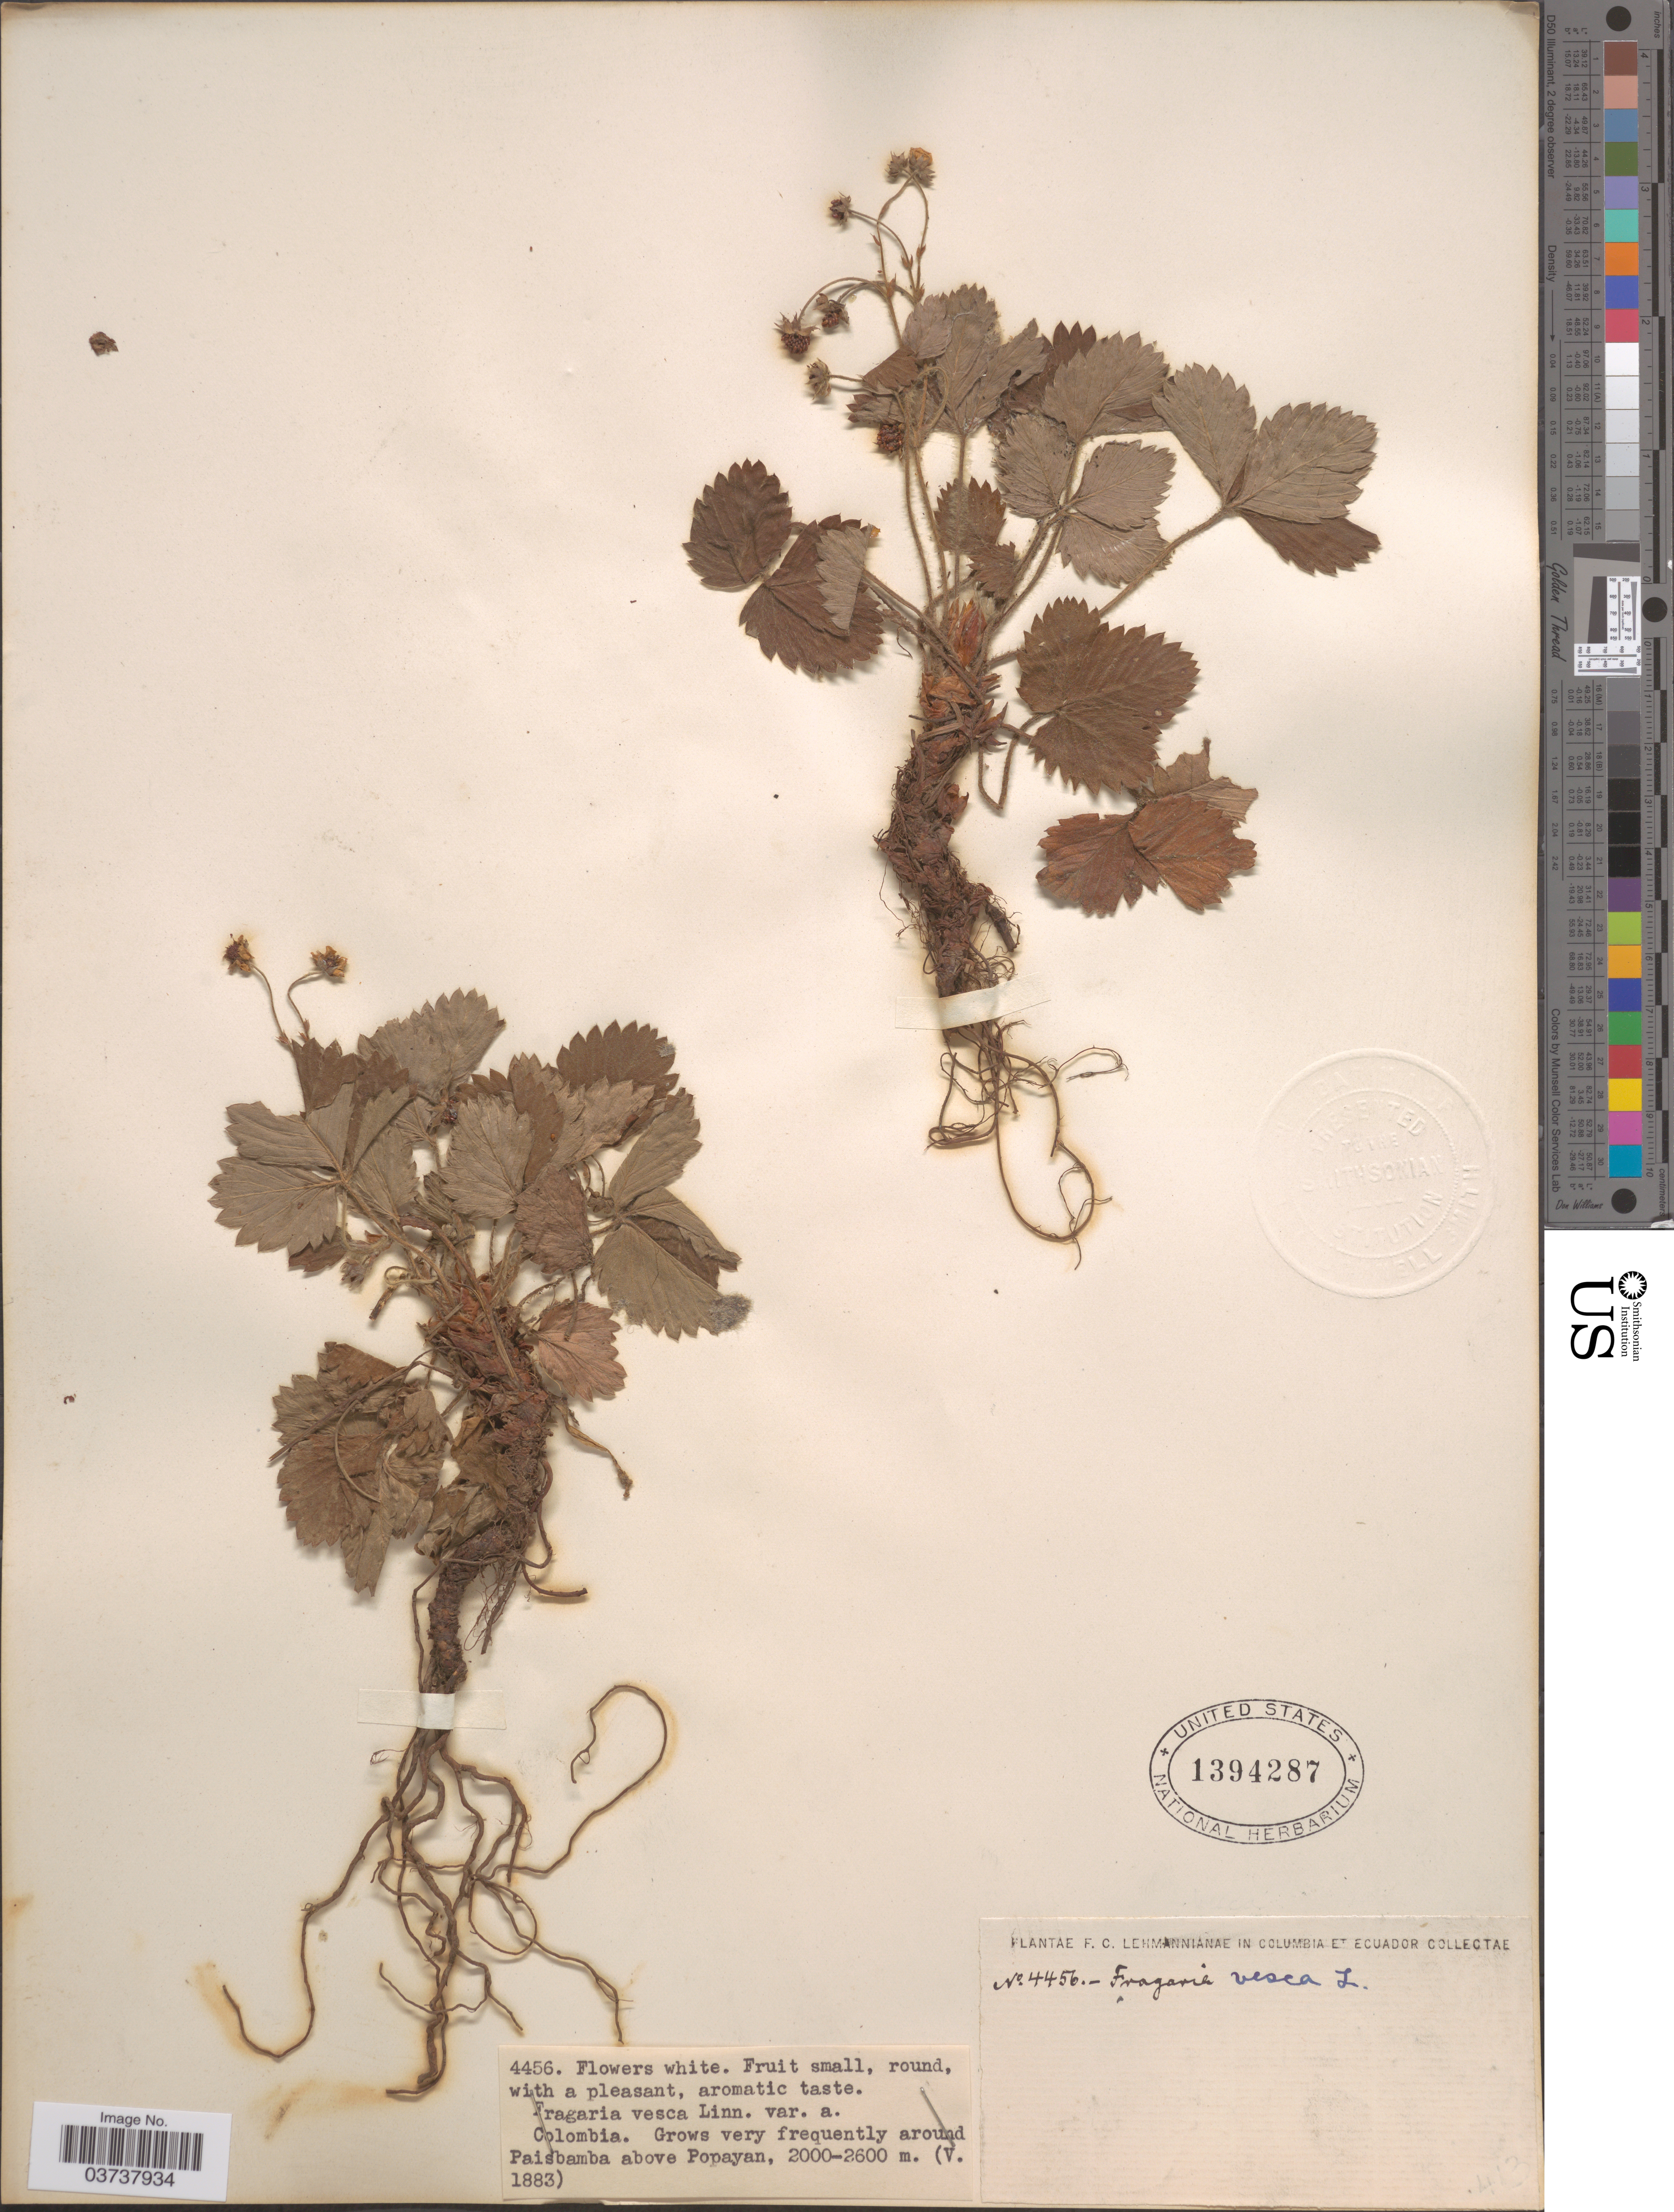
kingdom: Plantae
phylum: Tracheophyta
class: Magnoliopsida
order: Rosales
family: Rosaceae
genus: Fragaria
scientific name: Fragaria vesca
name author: L.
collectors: F. C. Lehmann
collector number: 4456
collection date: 1883-05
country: Colombia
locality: Around Paisbamba above Popayan.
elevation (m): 2000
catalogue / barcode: US 1394287